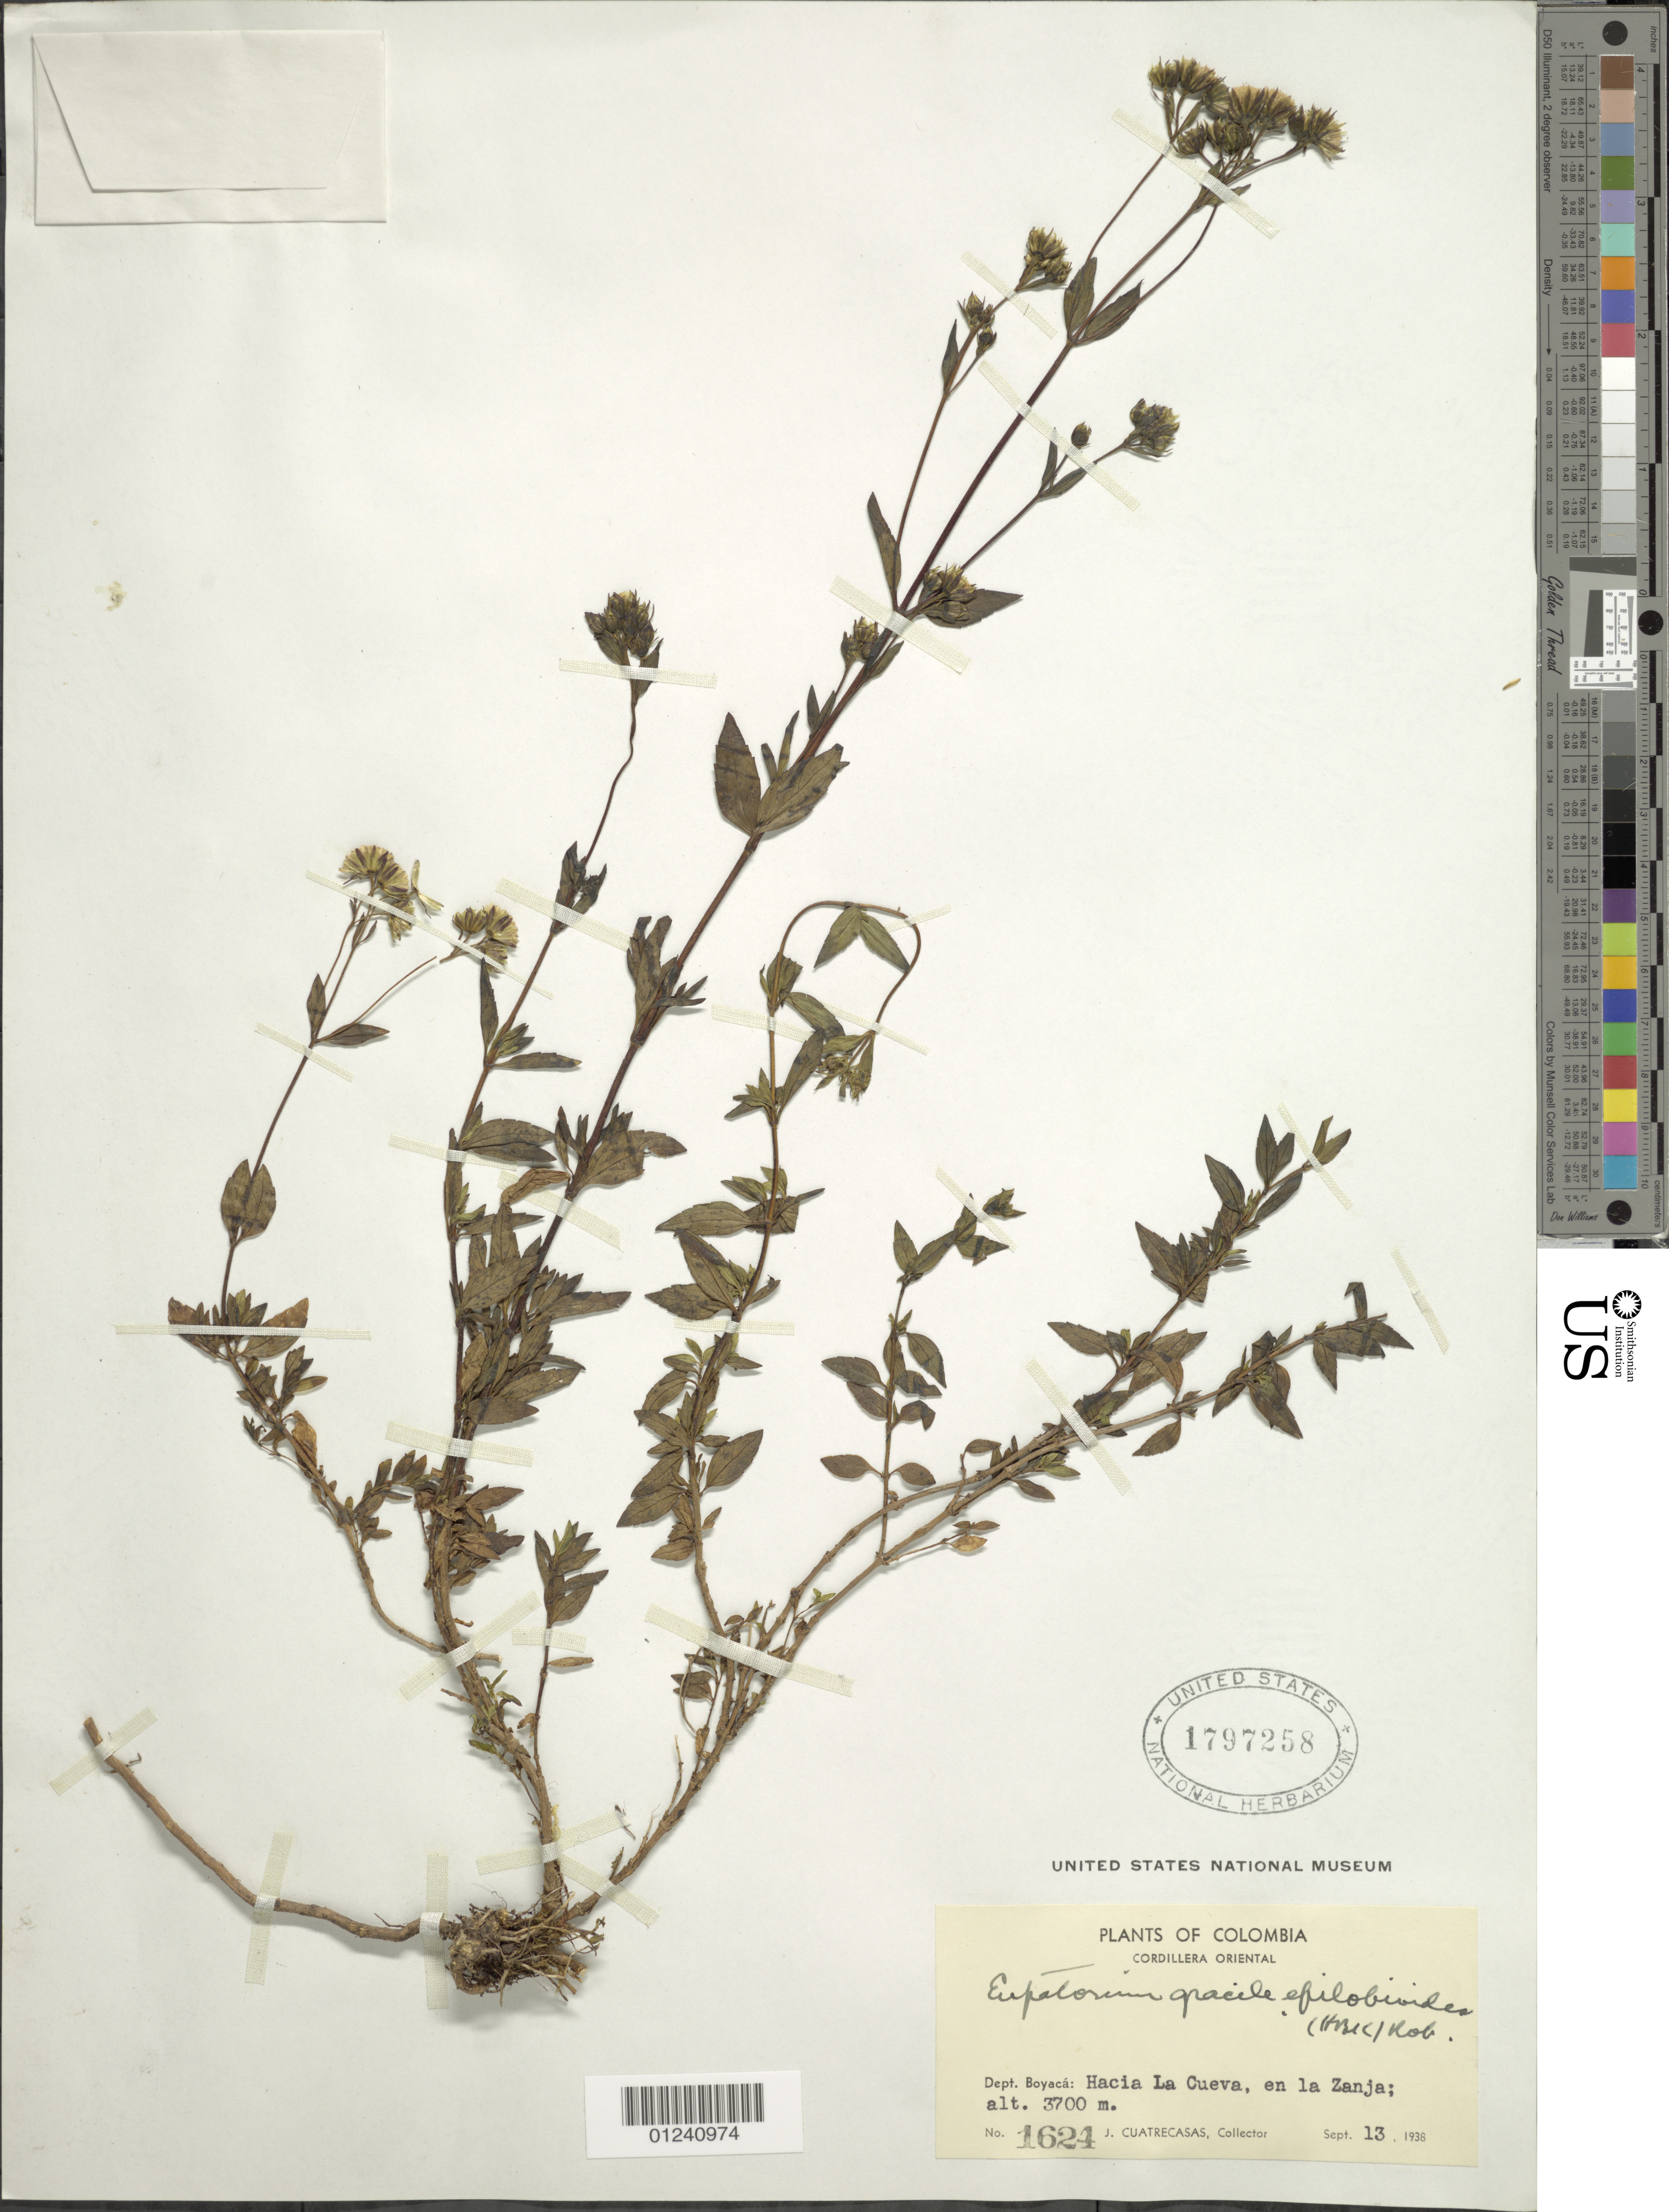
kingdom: Plantae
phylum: Tracheophyta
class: Magnoliopsida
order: Asterales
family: Asteraceae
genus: Ageratina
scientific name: Ageratina gracilis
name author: (Kunth) R.M. King & H. Rob.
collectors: J. Cuatrecasas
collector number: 1624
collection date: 1938-09-13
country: Colombia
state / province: Boyacá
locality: Hacia La Cueva, en la Zanja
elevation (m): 3700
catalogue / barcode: US 1797258